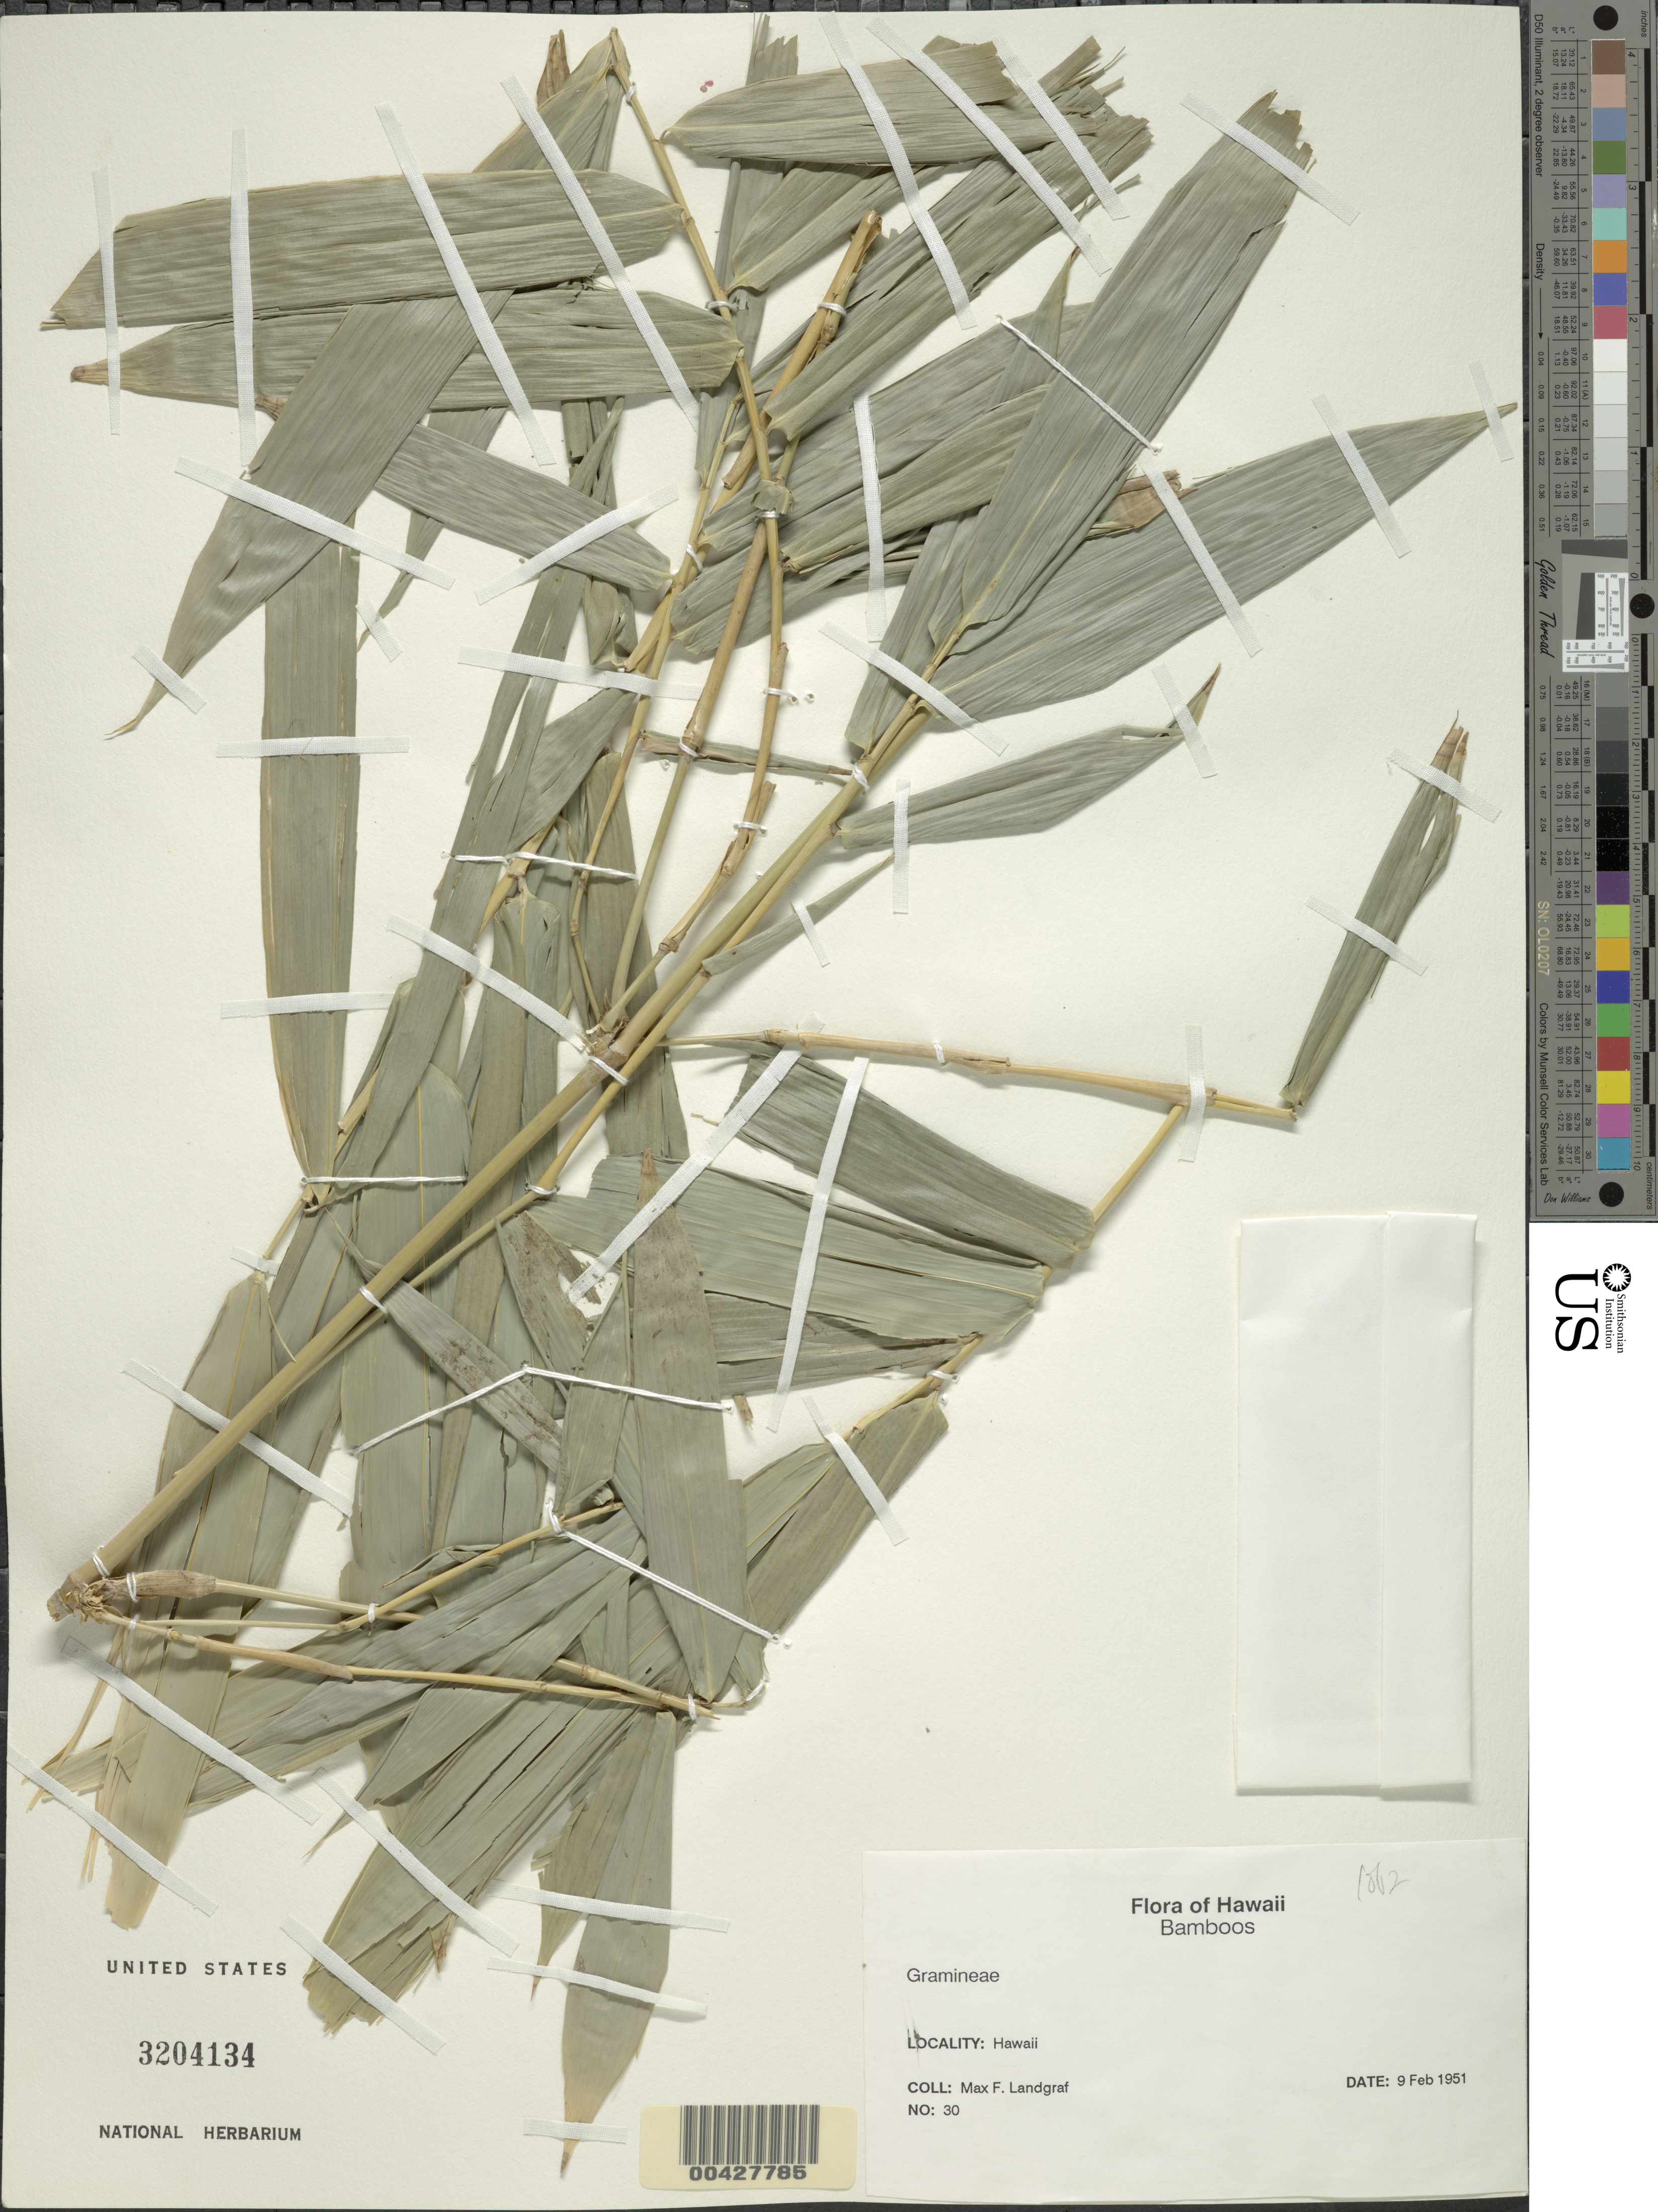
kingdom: Plantae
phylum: Tracheophyta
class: Liliopsida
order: Poales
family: Poaceae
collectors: M. Landgraf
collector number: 30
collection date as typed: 09 Feb 1951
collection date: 1951-02-09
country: United States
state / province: Hawaii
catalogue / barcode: US 3204134